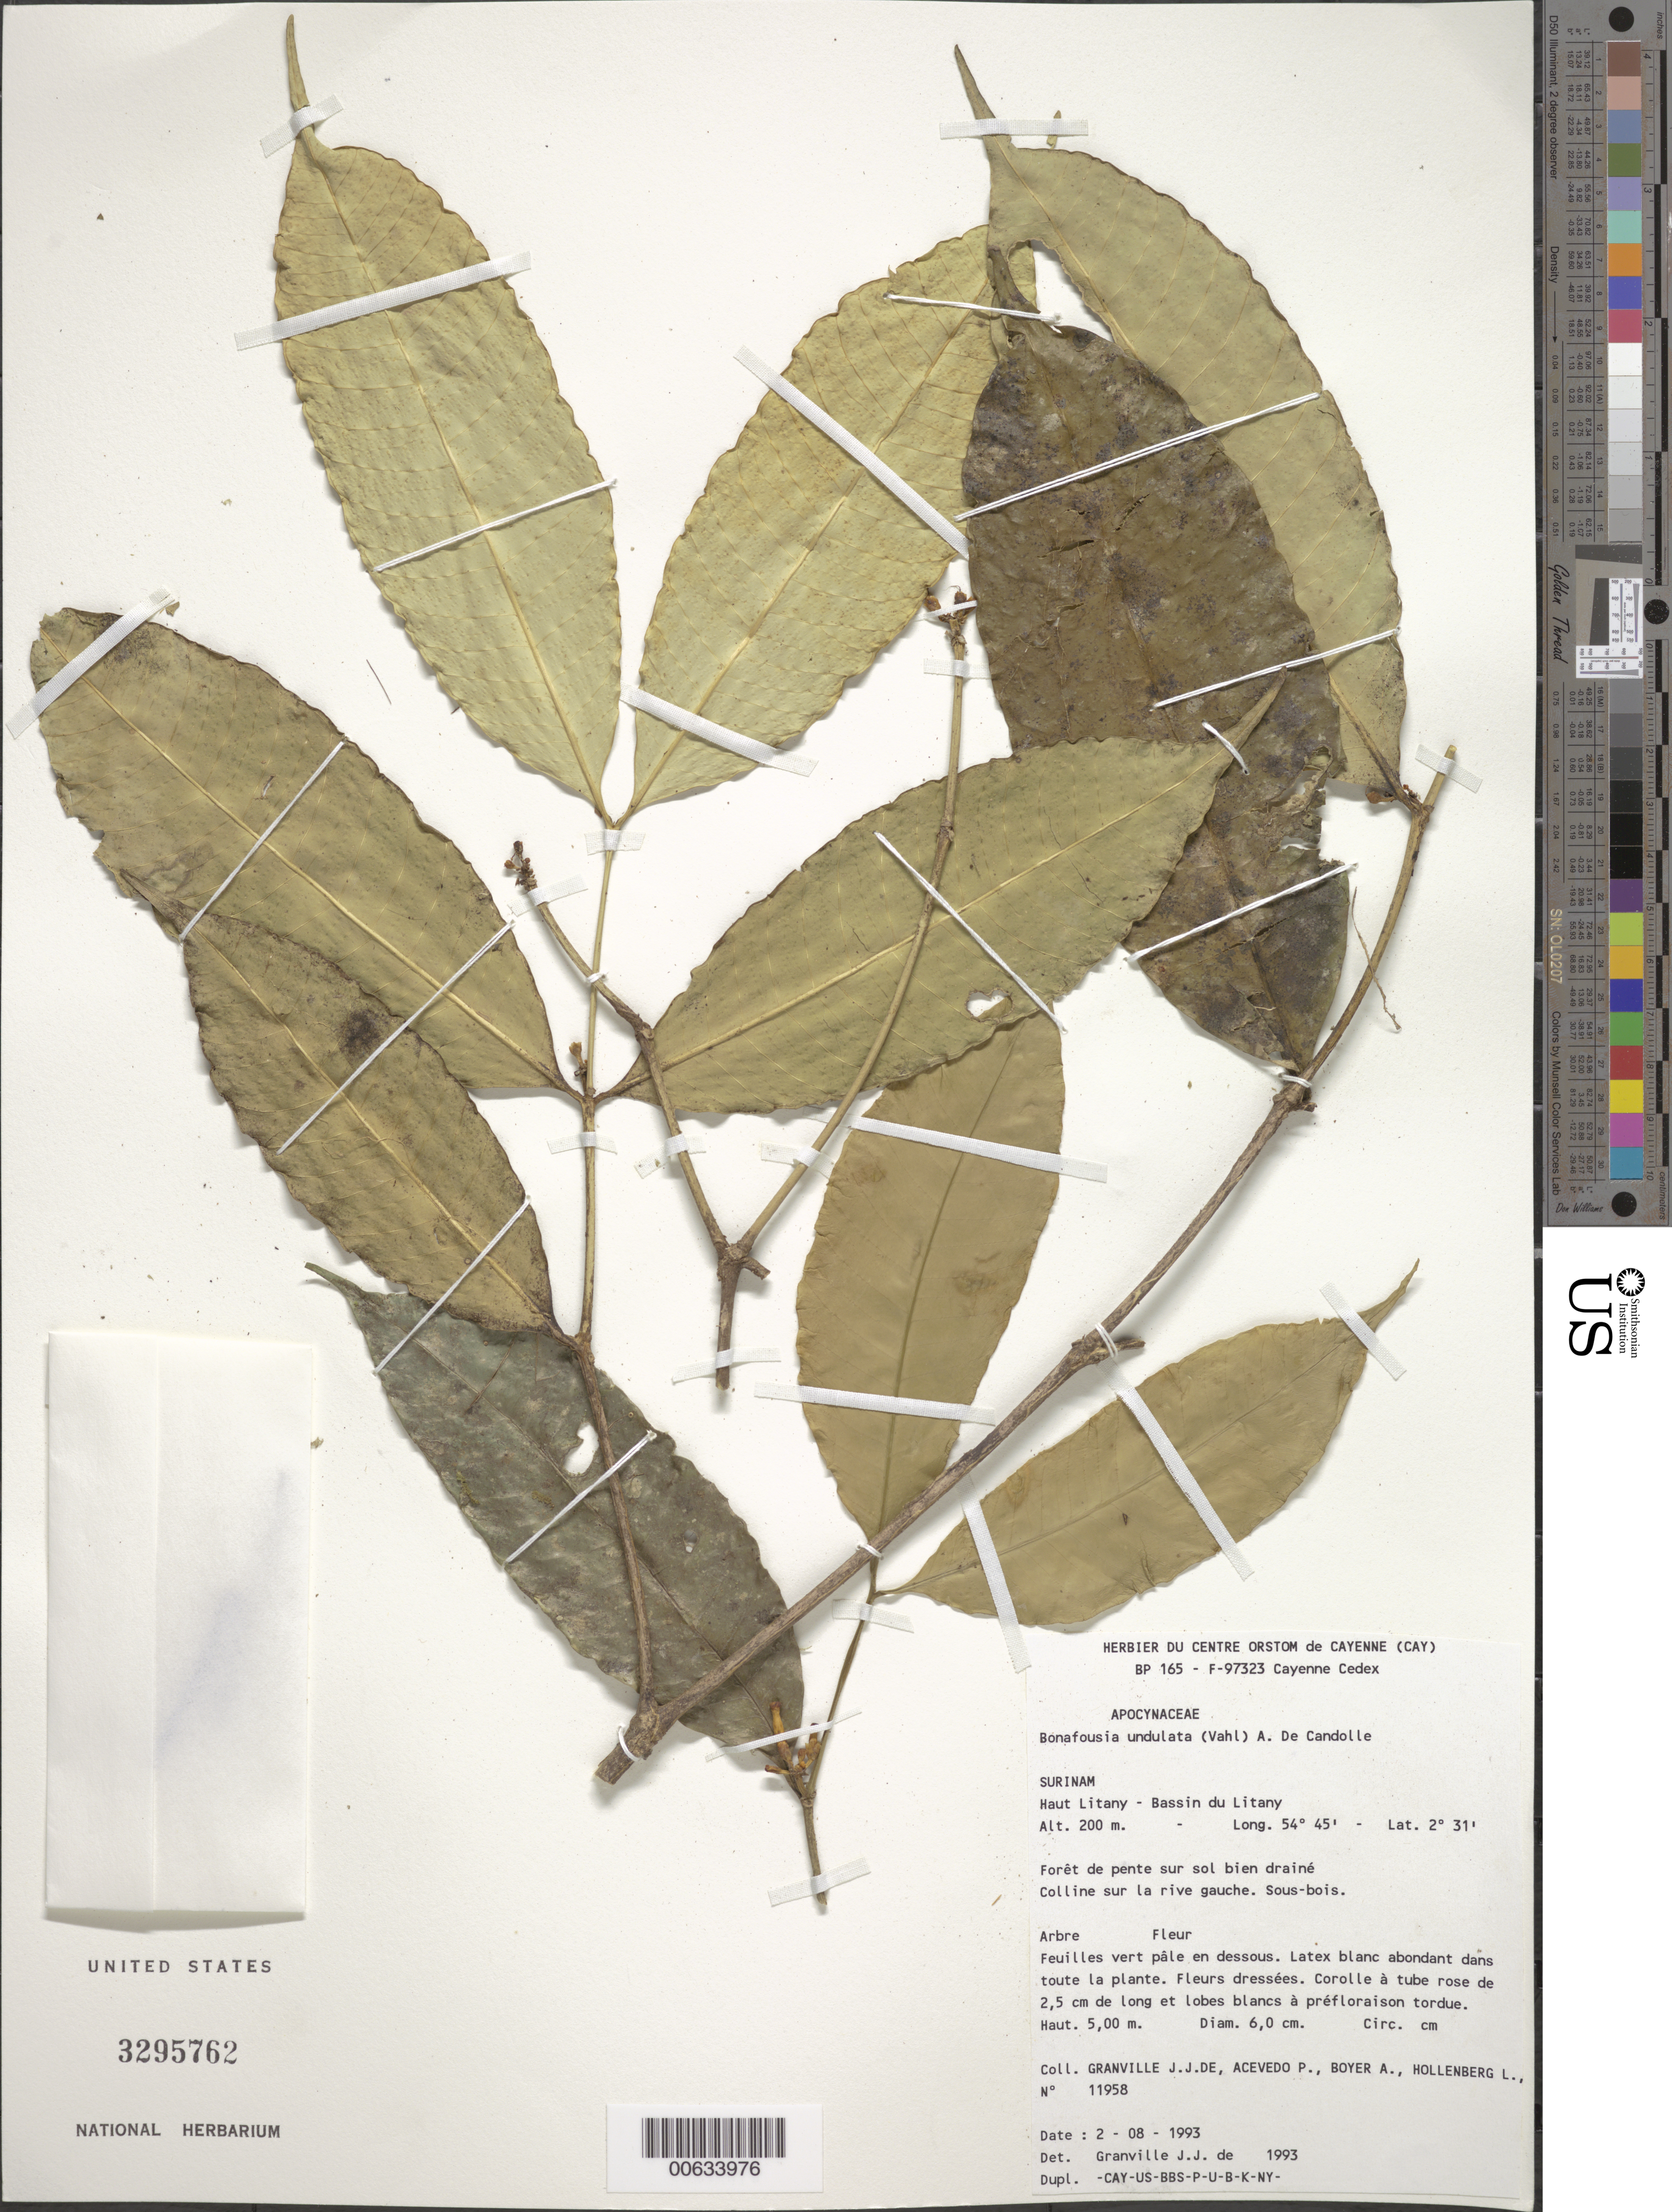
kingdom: Plantae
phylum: Tracheophyta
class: Magnoliopsida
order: Gentianales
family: Apocynaceae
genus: Bonafousia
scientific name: Bonafousia undulata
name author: (Vahl) A. DC.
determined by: Granville, J. J. de, (CAY), Institut de Recherche pour le Developpement (IRD) (FRENCH GUIANA)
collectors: J.-J. de Granville, P. Acevedo-Rodr., A. Boyer & L. Hollenberg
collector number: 11958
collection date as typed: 2-Aug-93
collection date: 1993-08-02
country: Suriname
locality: Haut Litany, Bassin du Litany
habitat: Foret de pente sur sol bien draine. Colline sur la rive gauche. Sous-bois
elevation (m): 200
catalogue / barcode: US 3295762